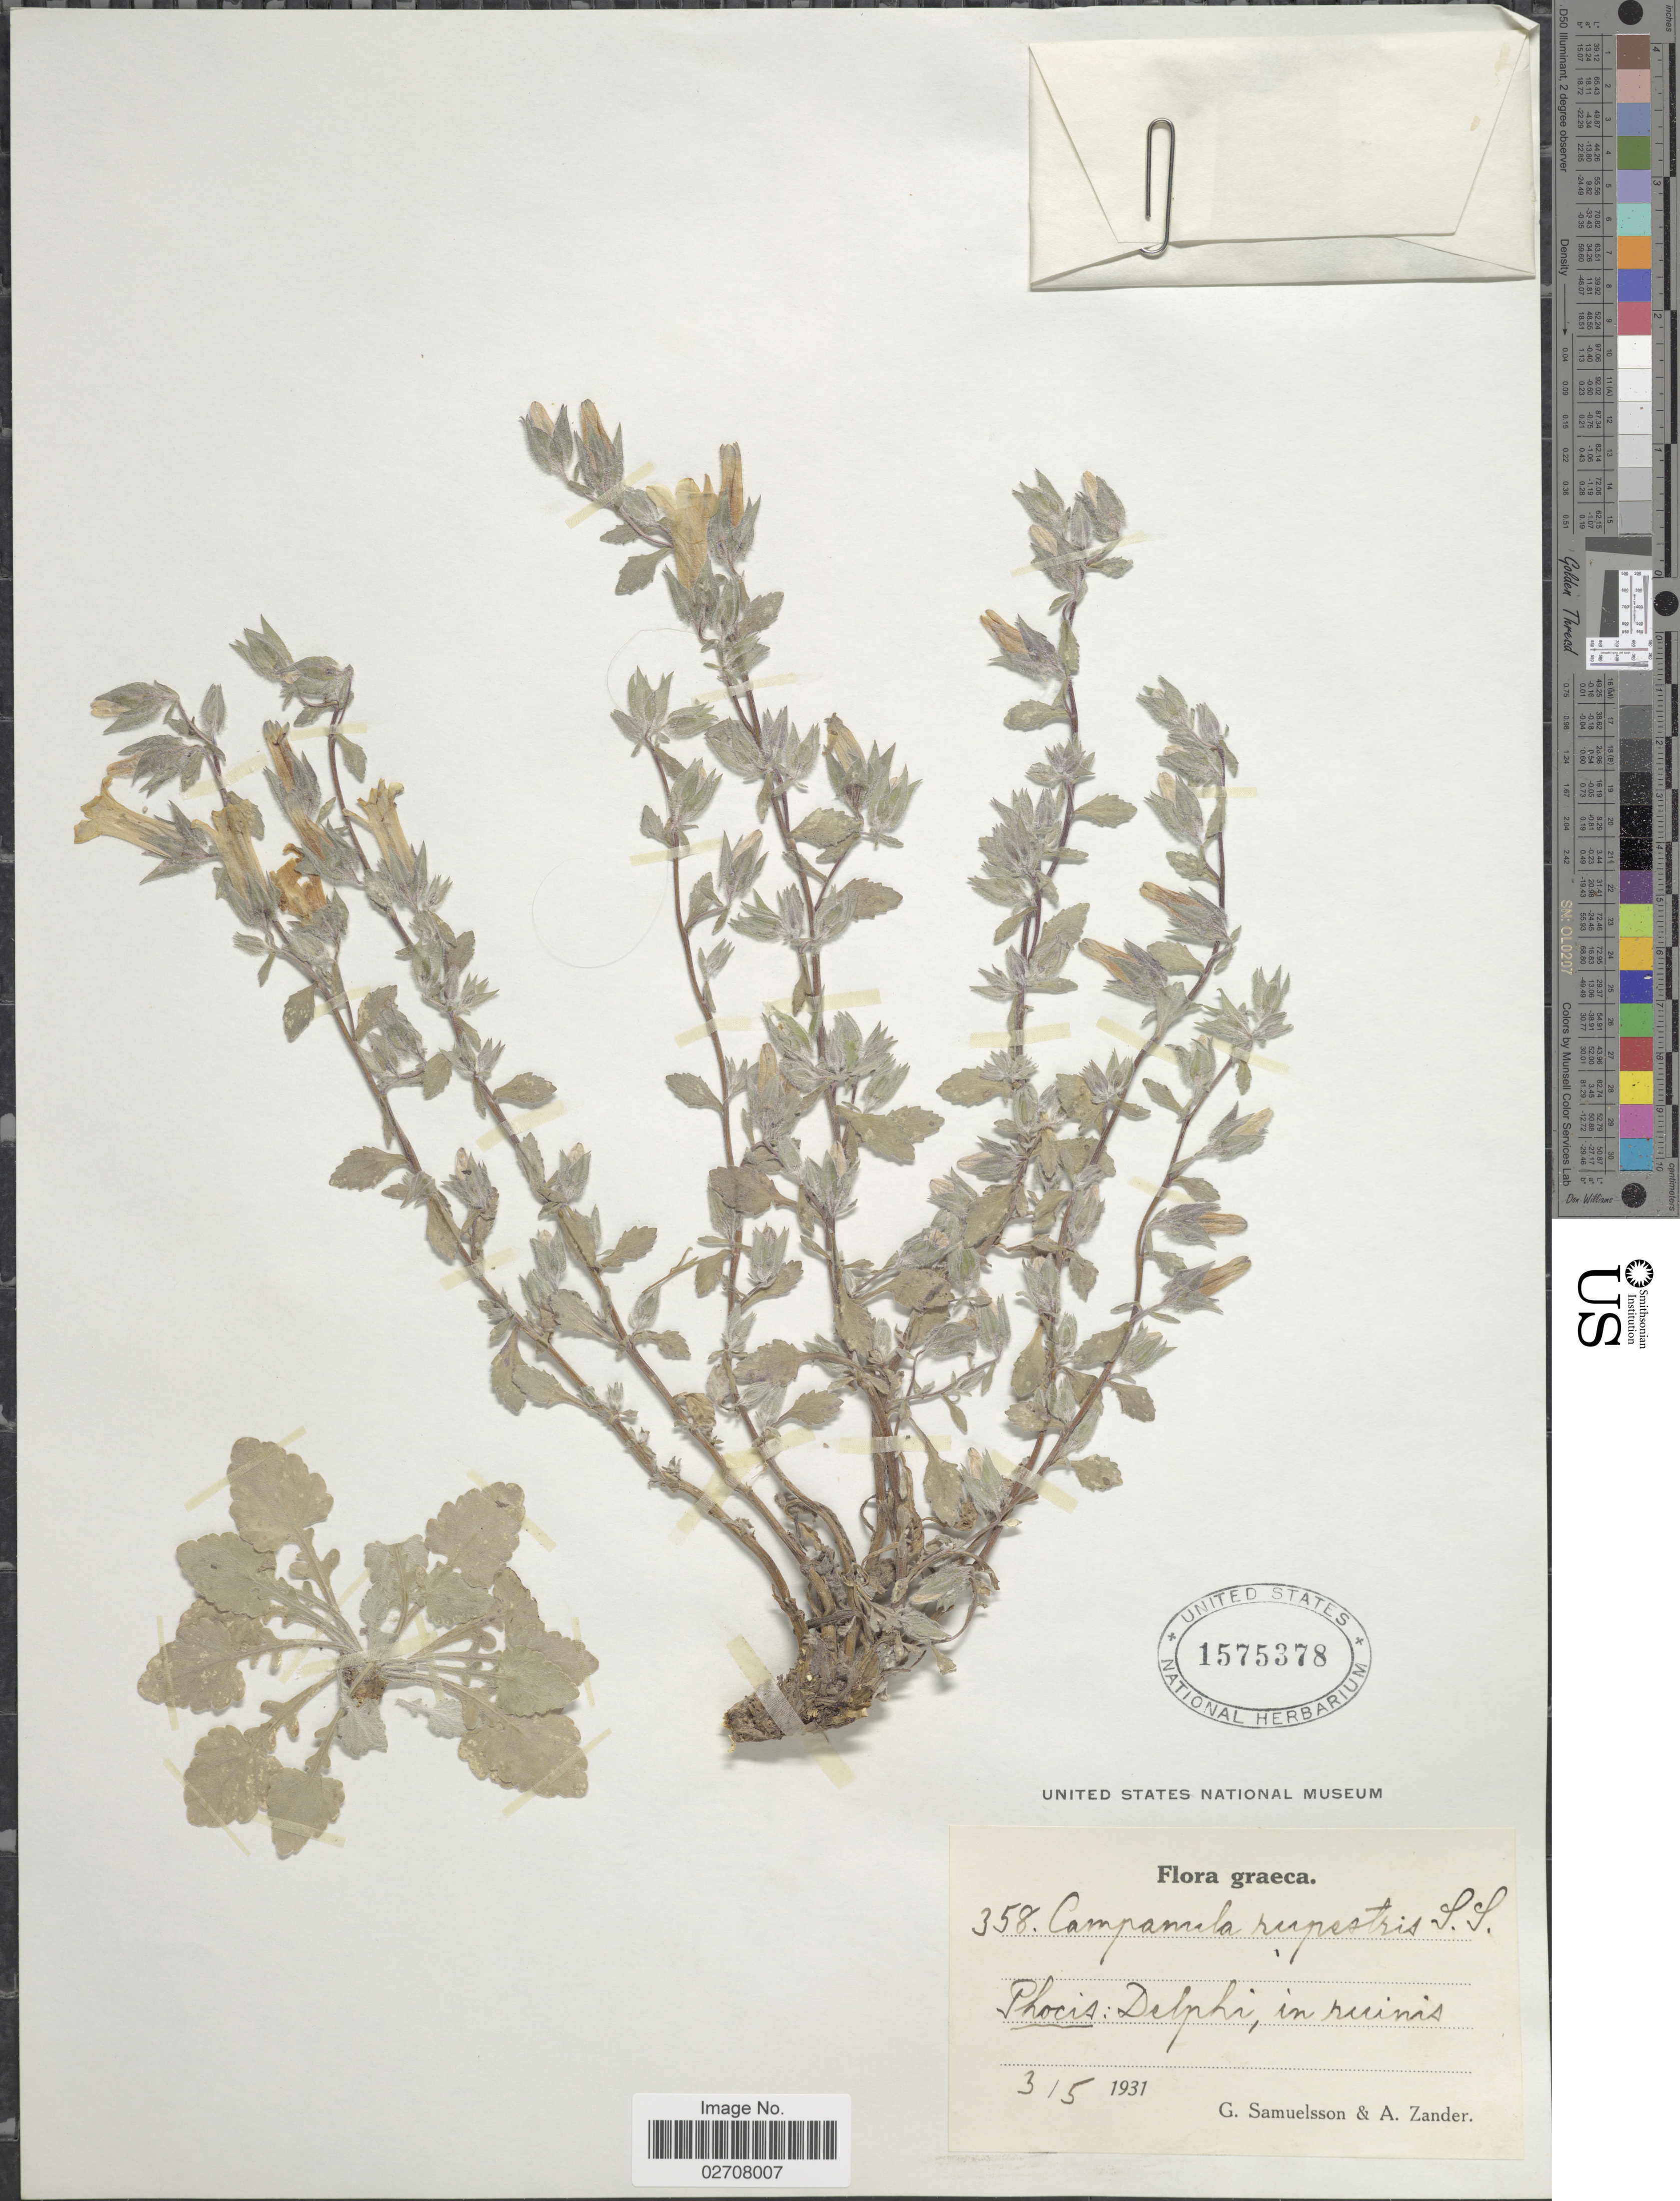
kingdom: Plantae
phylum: Tracheophyta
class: Magnoliopsida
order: Asterales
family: Campanulaceae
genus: Campanula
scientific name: Campanula rupestris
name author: Sm.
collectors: G. Samuelsson & A. Zander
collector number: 358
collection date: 1931-05-03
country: Greece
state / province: Central Greece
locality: Graeca, Phocis: Delphi, in ruinis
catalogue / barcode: US 1575378